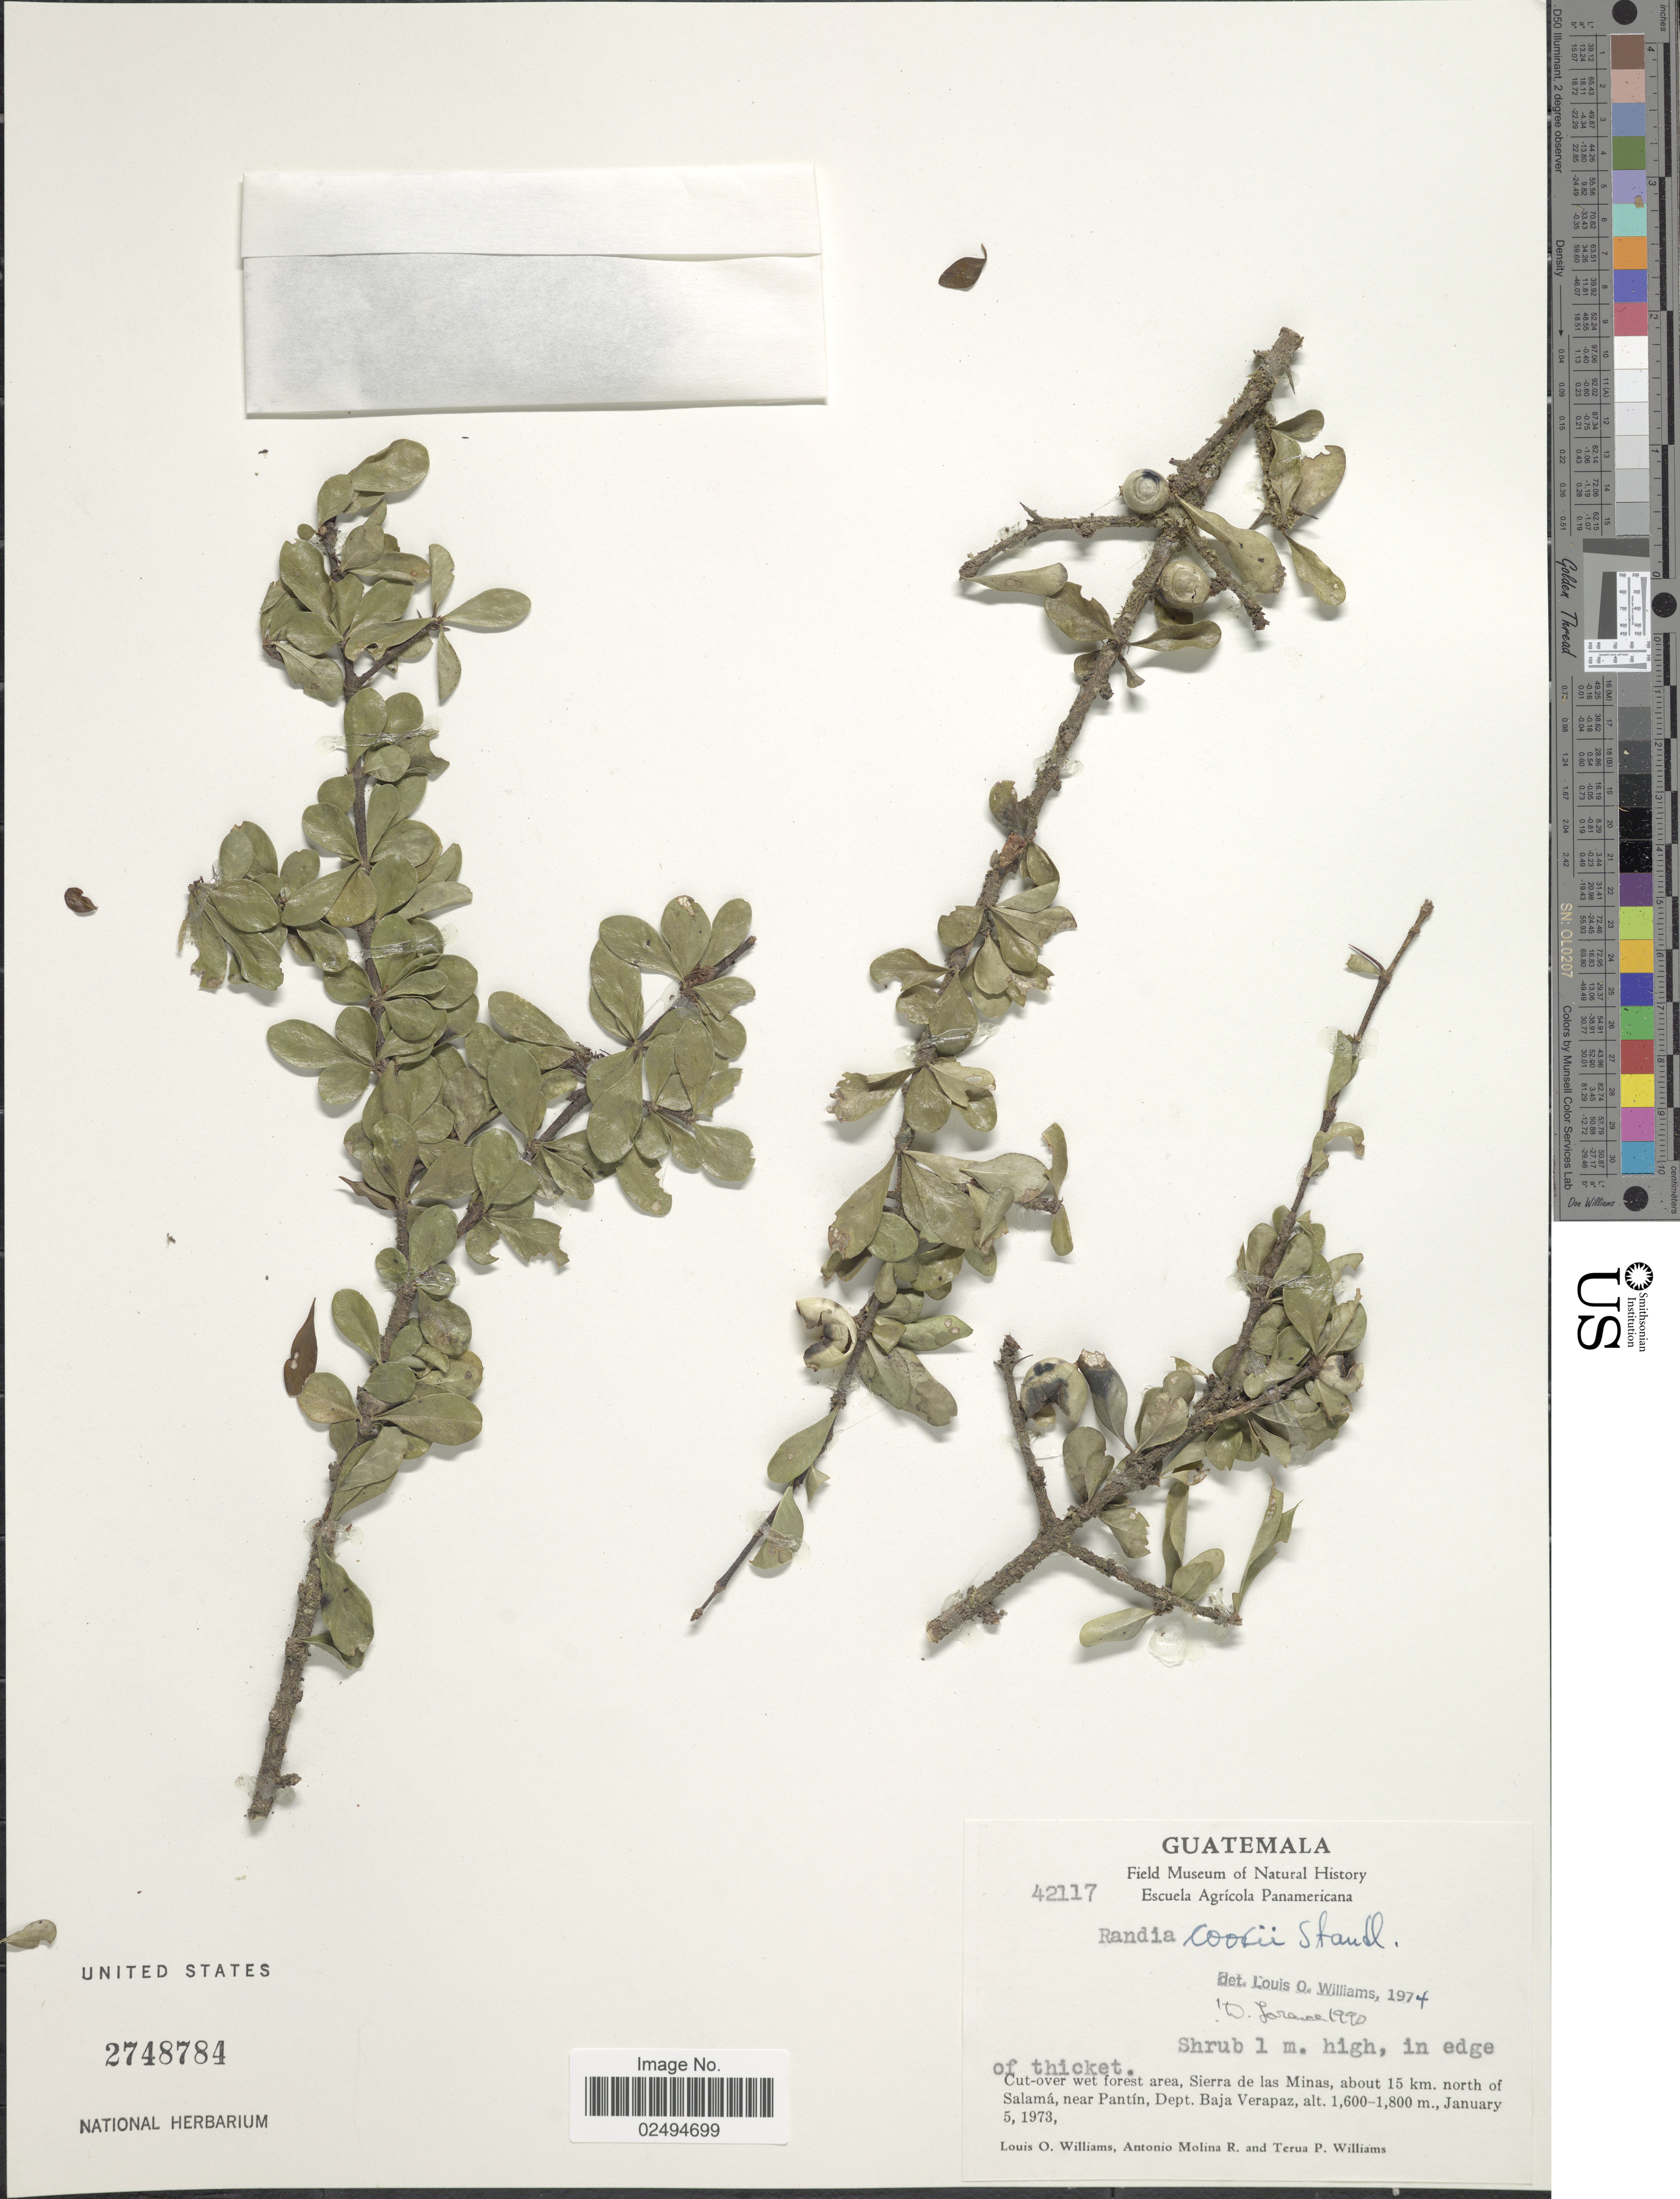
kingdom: Plantae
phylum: Tracheophyta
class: Magnoliopsida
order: Gentianales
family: Rubiaceae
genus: Randia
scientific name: Randia cookii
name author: Standl.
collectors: L. O. Williams, A. Molina R. & T. P. Williams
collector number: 42117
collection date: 1973-01-05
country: Guatemala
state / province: Baja Verapaz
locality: Cut-over wet forest area, Sierra de las Minas, about 15 km. north of Salama, near Pantin, Dept. Baja Verapaz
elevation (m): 1600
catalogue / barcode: US 2748784